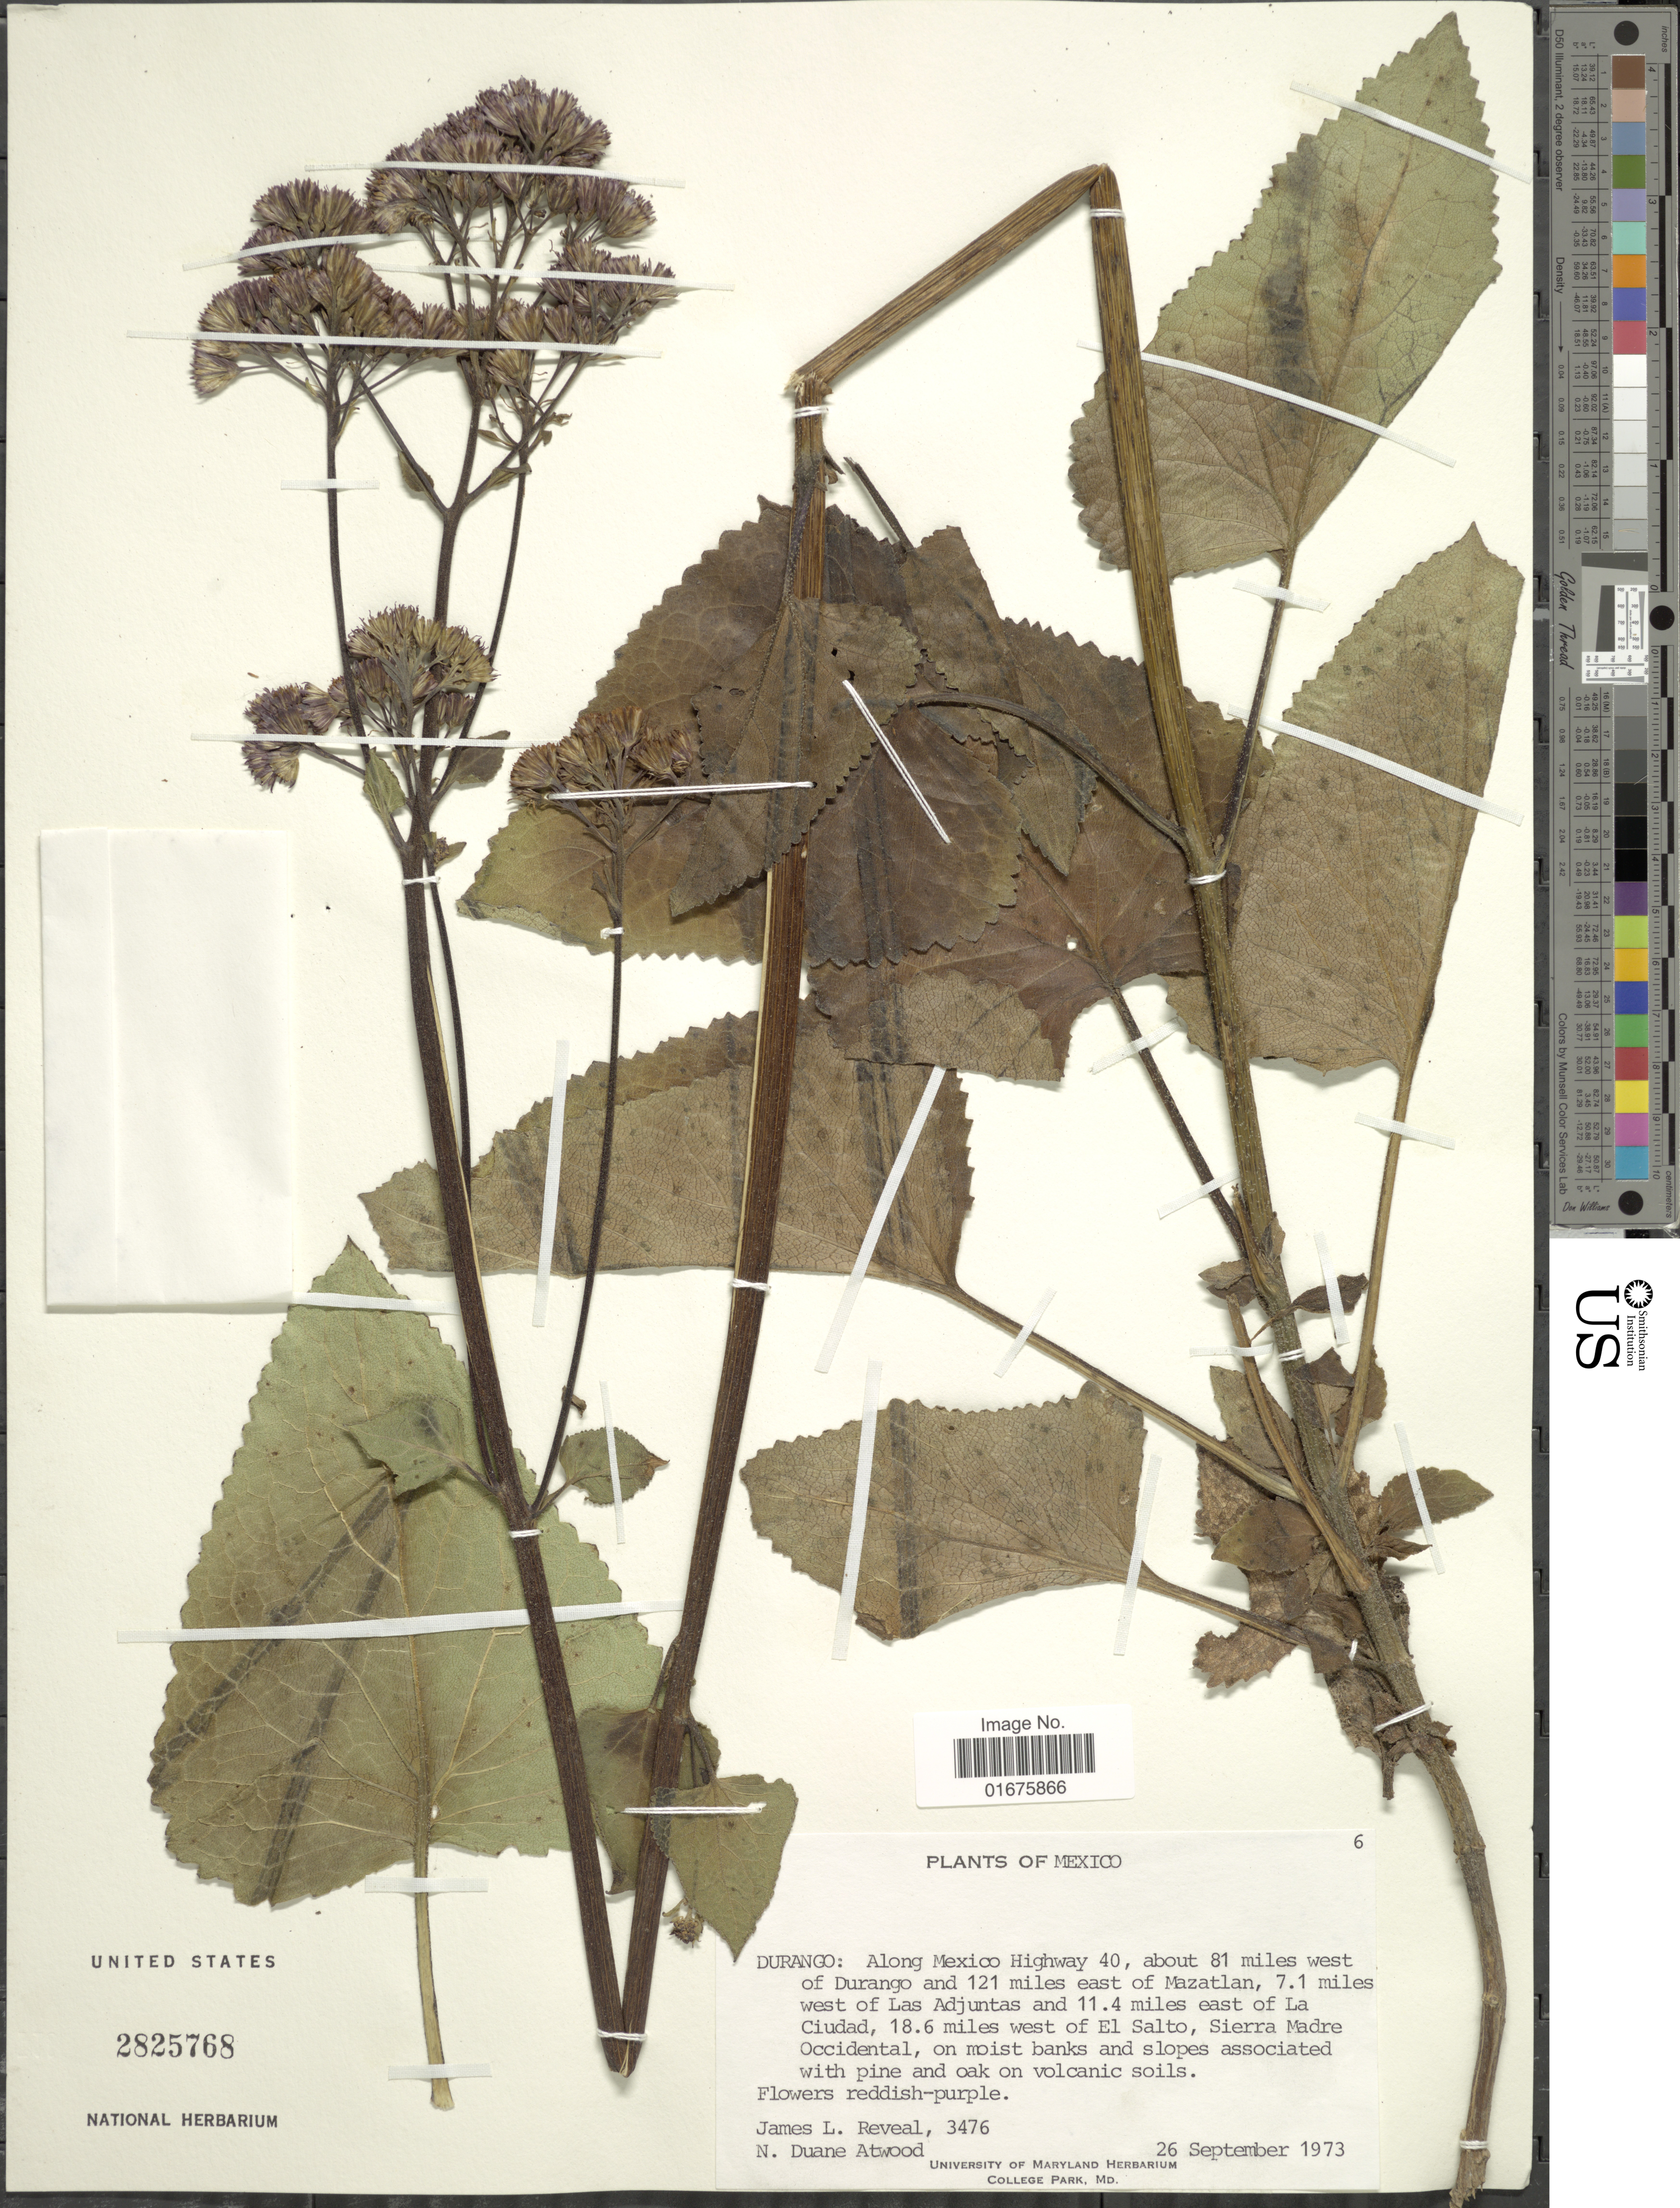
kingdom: Plantae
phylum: Tracheophyta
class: Magnoliopsida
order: Asterales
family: Asteraceae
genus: Ageratina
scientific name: Ageratina grashoffii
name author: B.L. Turner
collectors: J. L. Reveal & N. Atwood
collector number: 3476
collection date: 1973-09-26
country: Mexico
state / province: Durango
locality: Along Mexico Highway 40, about 81 miles west of Durango and 121 miles east of Mazatlan, 7.1 miles west of Las Adjuntas and 11.4 miles east of La Ciudad, 18.6 miles west of El Salto, Sierra Madre Occidental, on moist banks and slopes associated with pine and oak on volcanic soils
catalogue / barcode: US 2825768